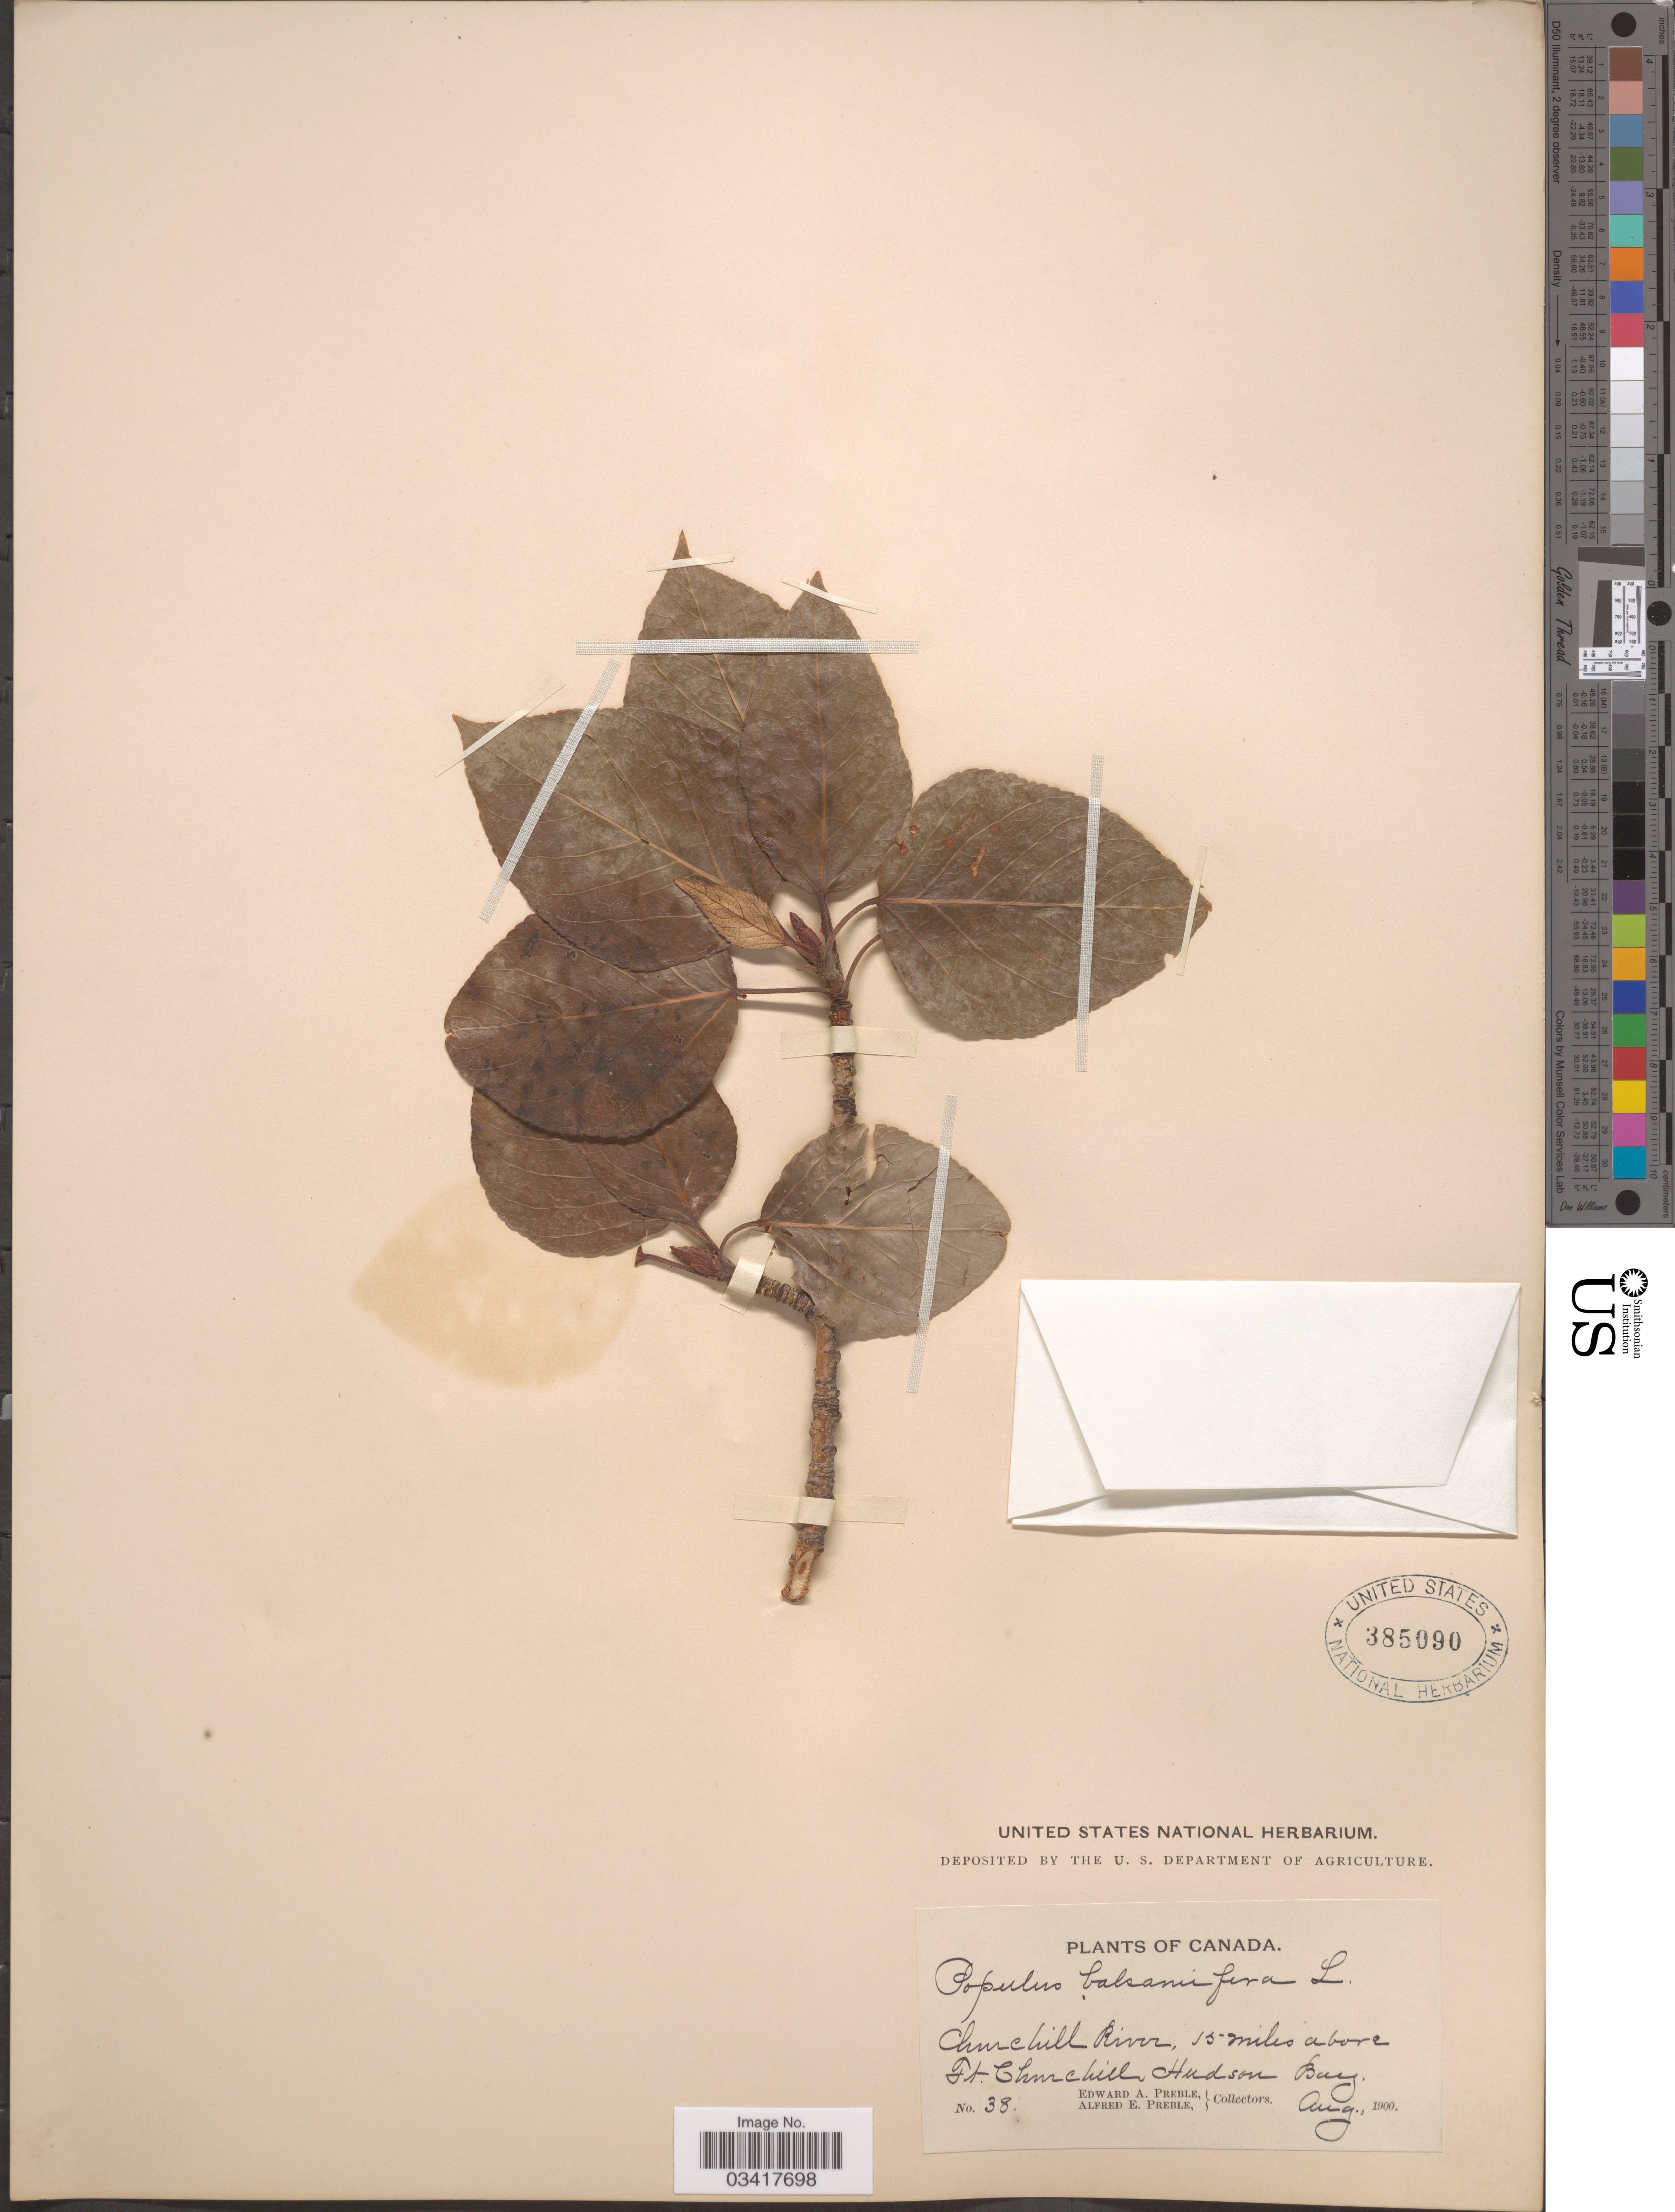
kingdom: Plantae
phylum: Tracheophyta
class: Magnoliopsida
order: Malpighiales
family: Salicaceae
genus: Populus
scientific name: Populus balsamifera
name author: L.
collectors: E. Preble & A. Preble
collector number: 38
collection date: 1900-08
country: Canada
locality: Churchill River, 15 miles above Ft. Churchill, Hudson Bay.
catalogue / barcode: US 385090